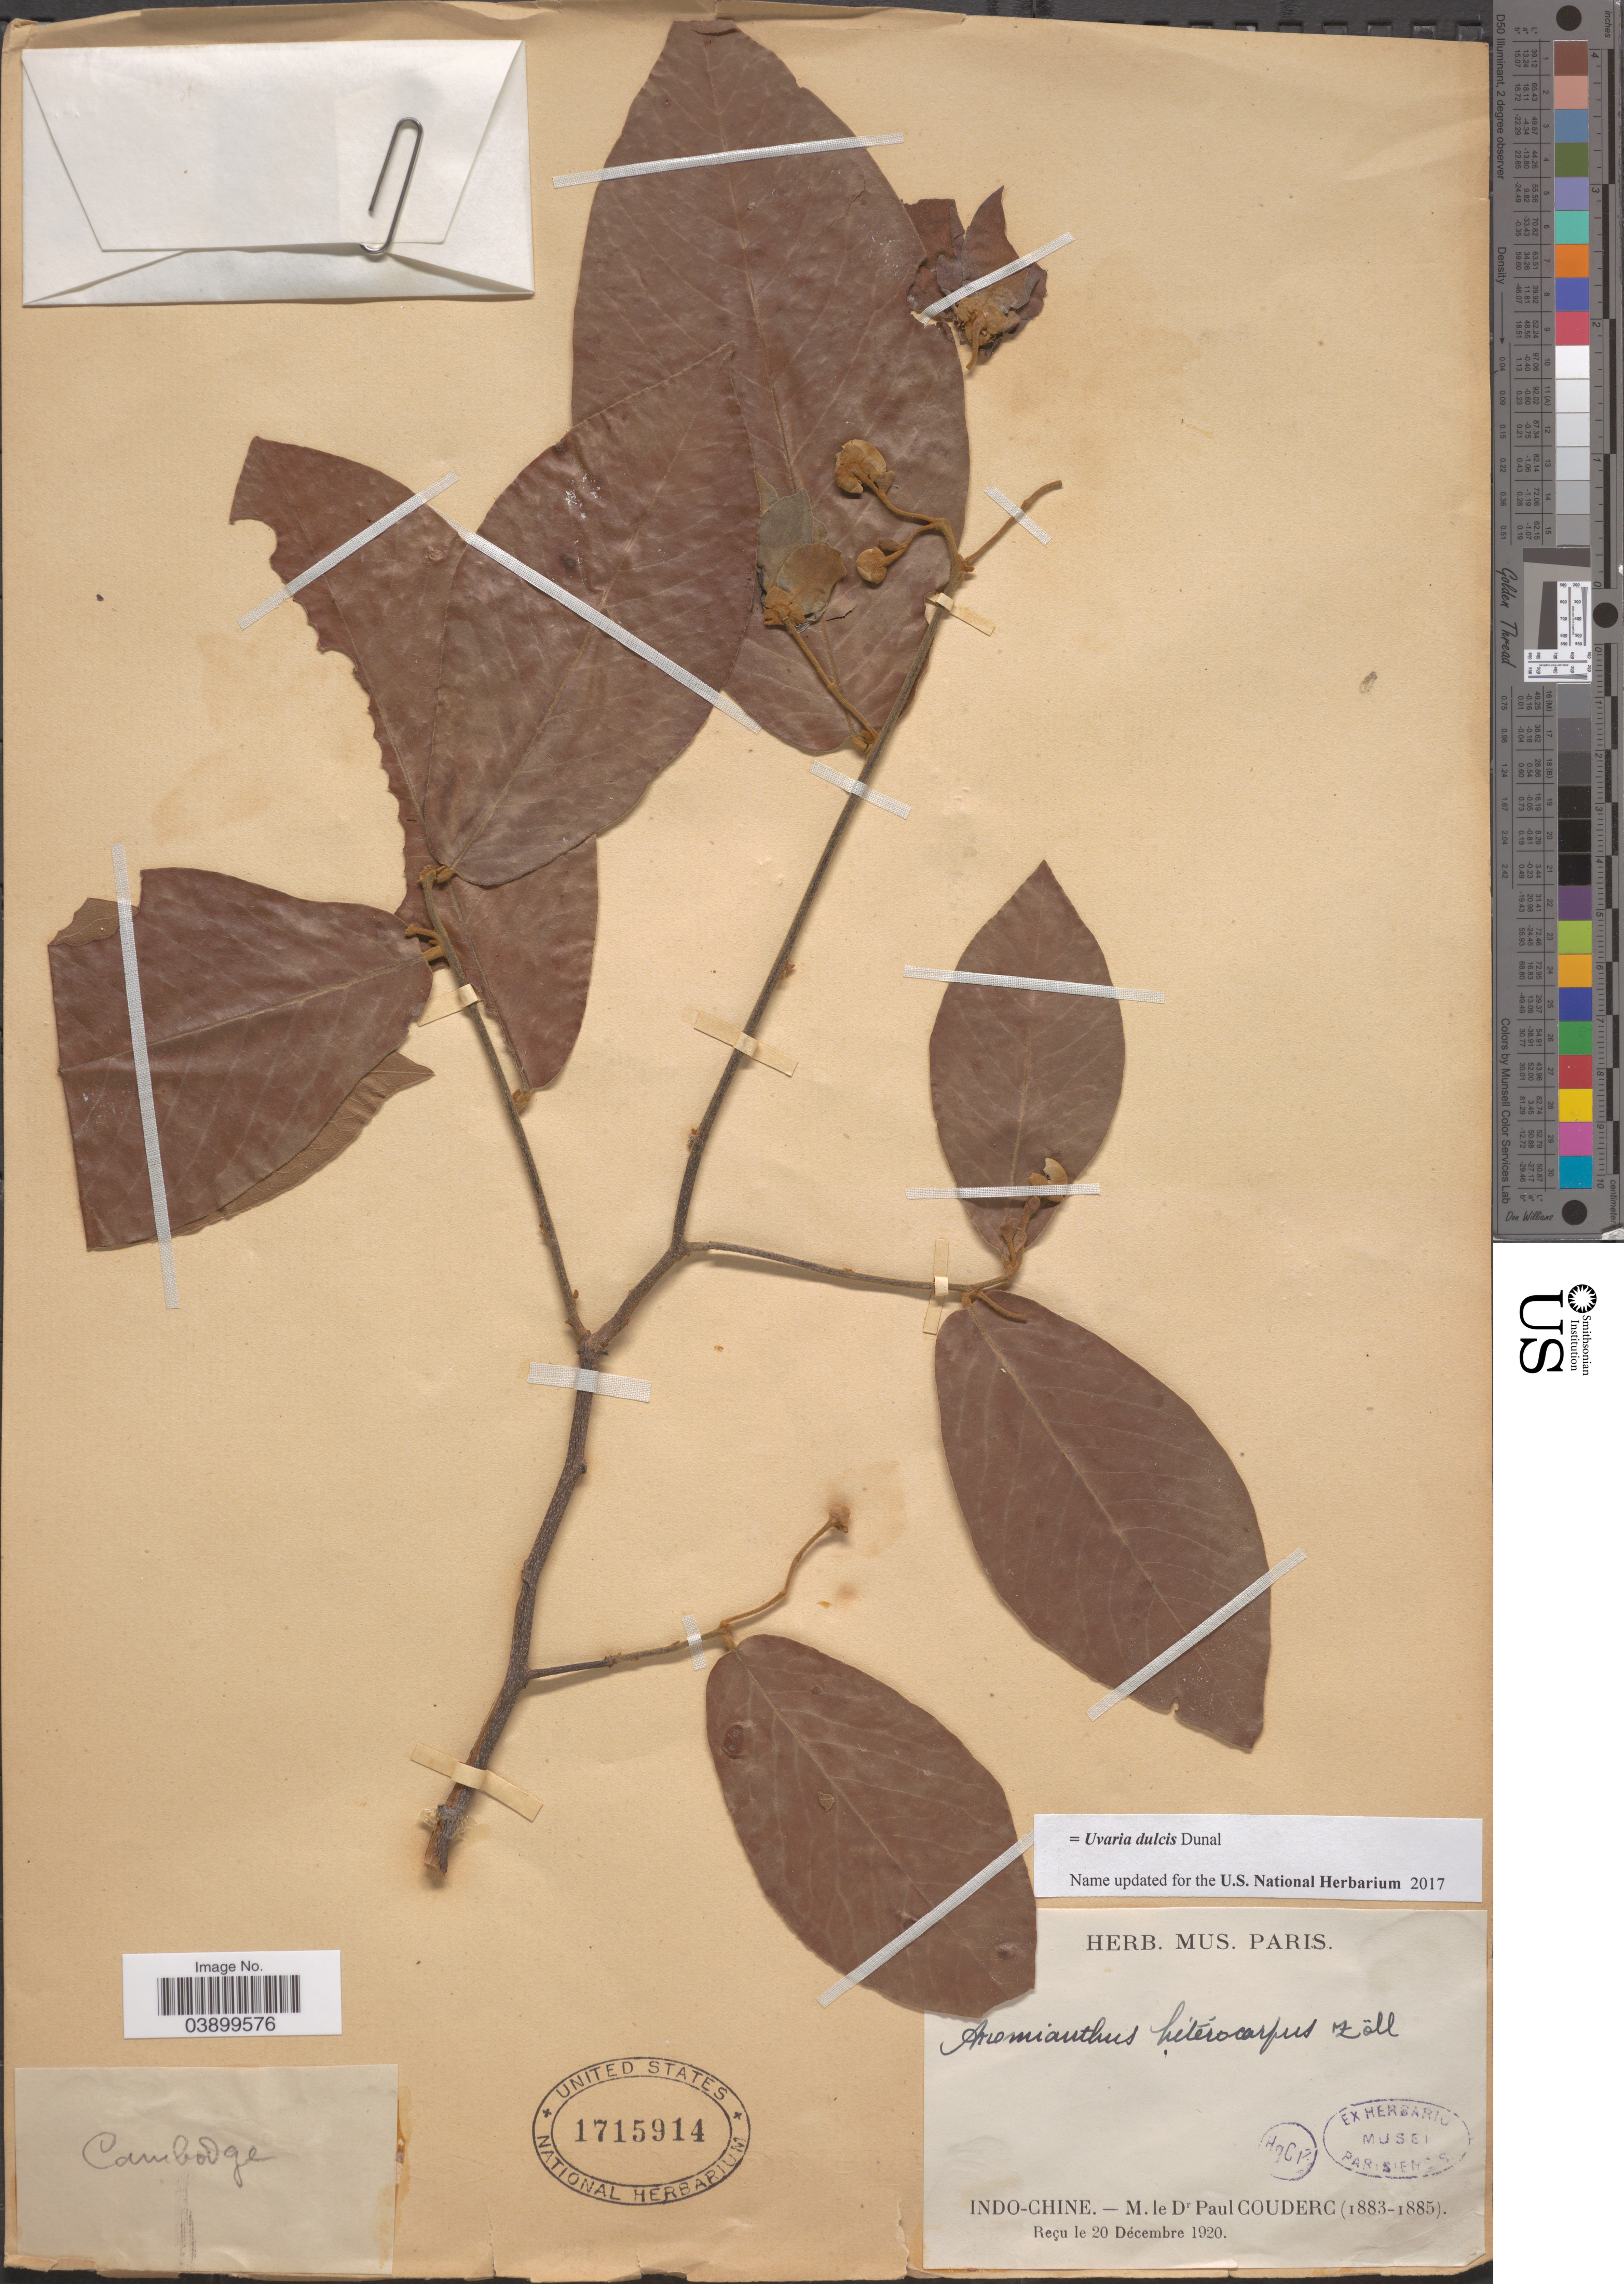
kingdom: Plantae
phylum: Tracheophyta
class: Magnoliopsida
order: Magnoliales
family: Annonaceae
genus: Uvaria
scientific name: Uvaria dulcis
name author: Dunal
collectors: P. Couderc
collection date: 1883/1885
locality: Indo-Chine.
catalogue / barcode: US 1715914